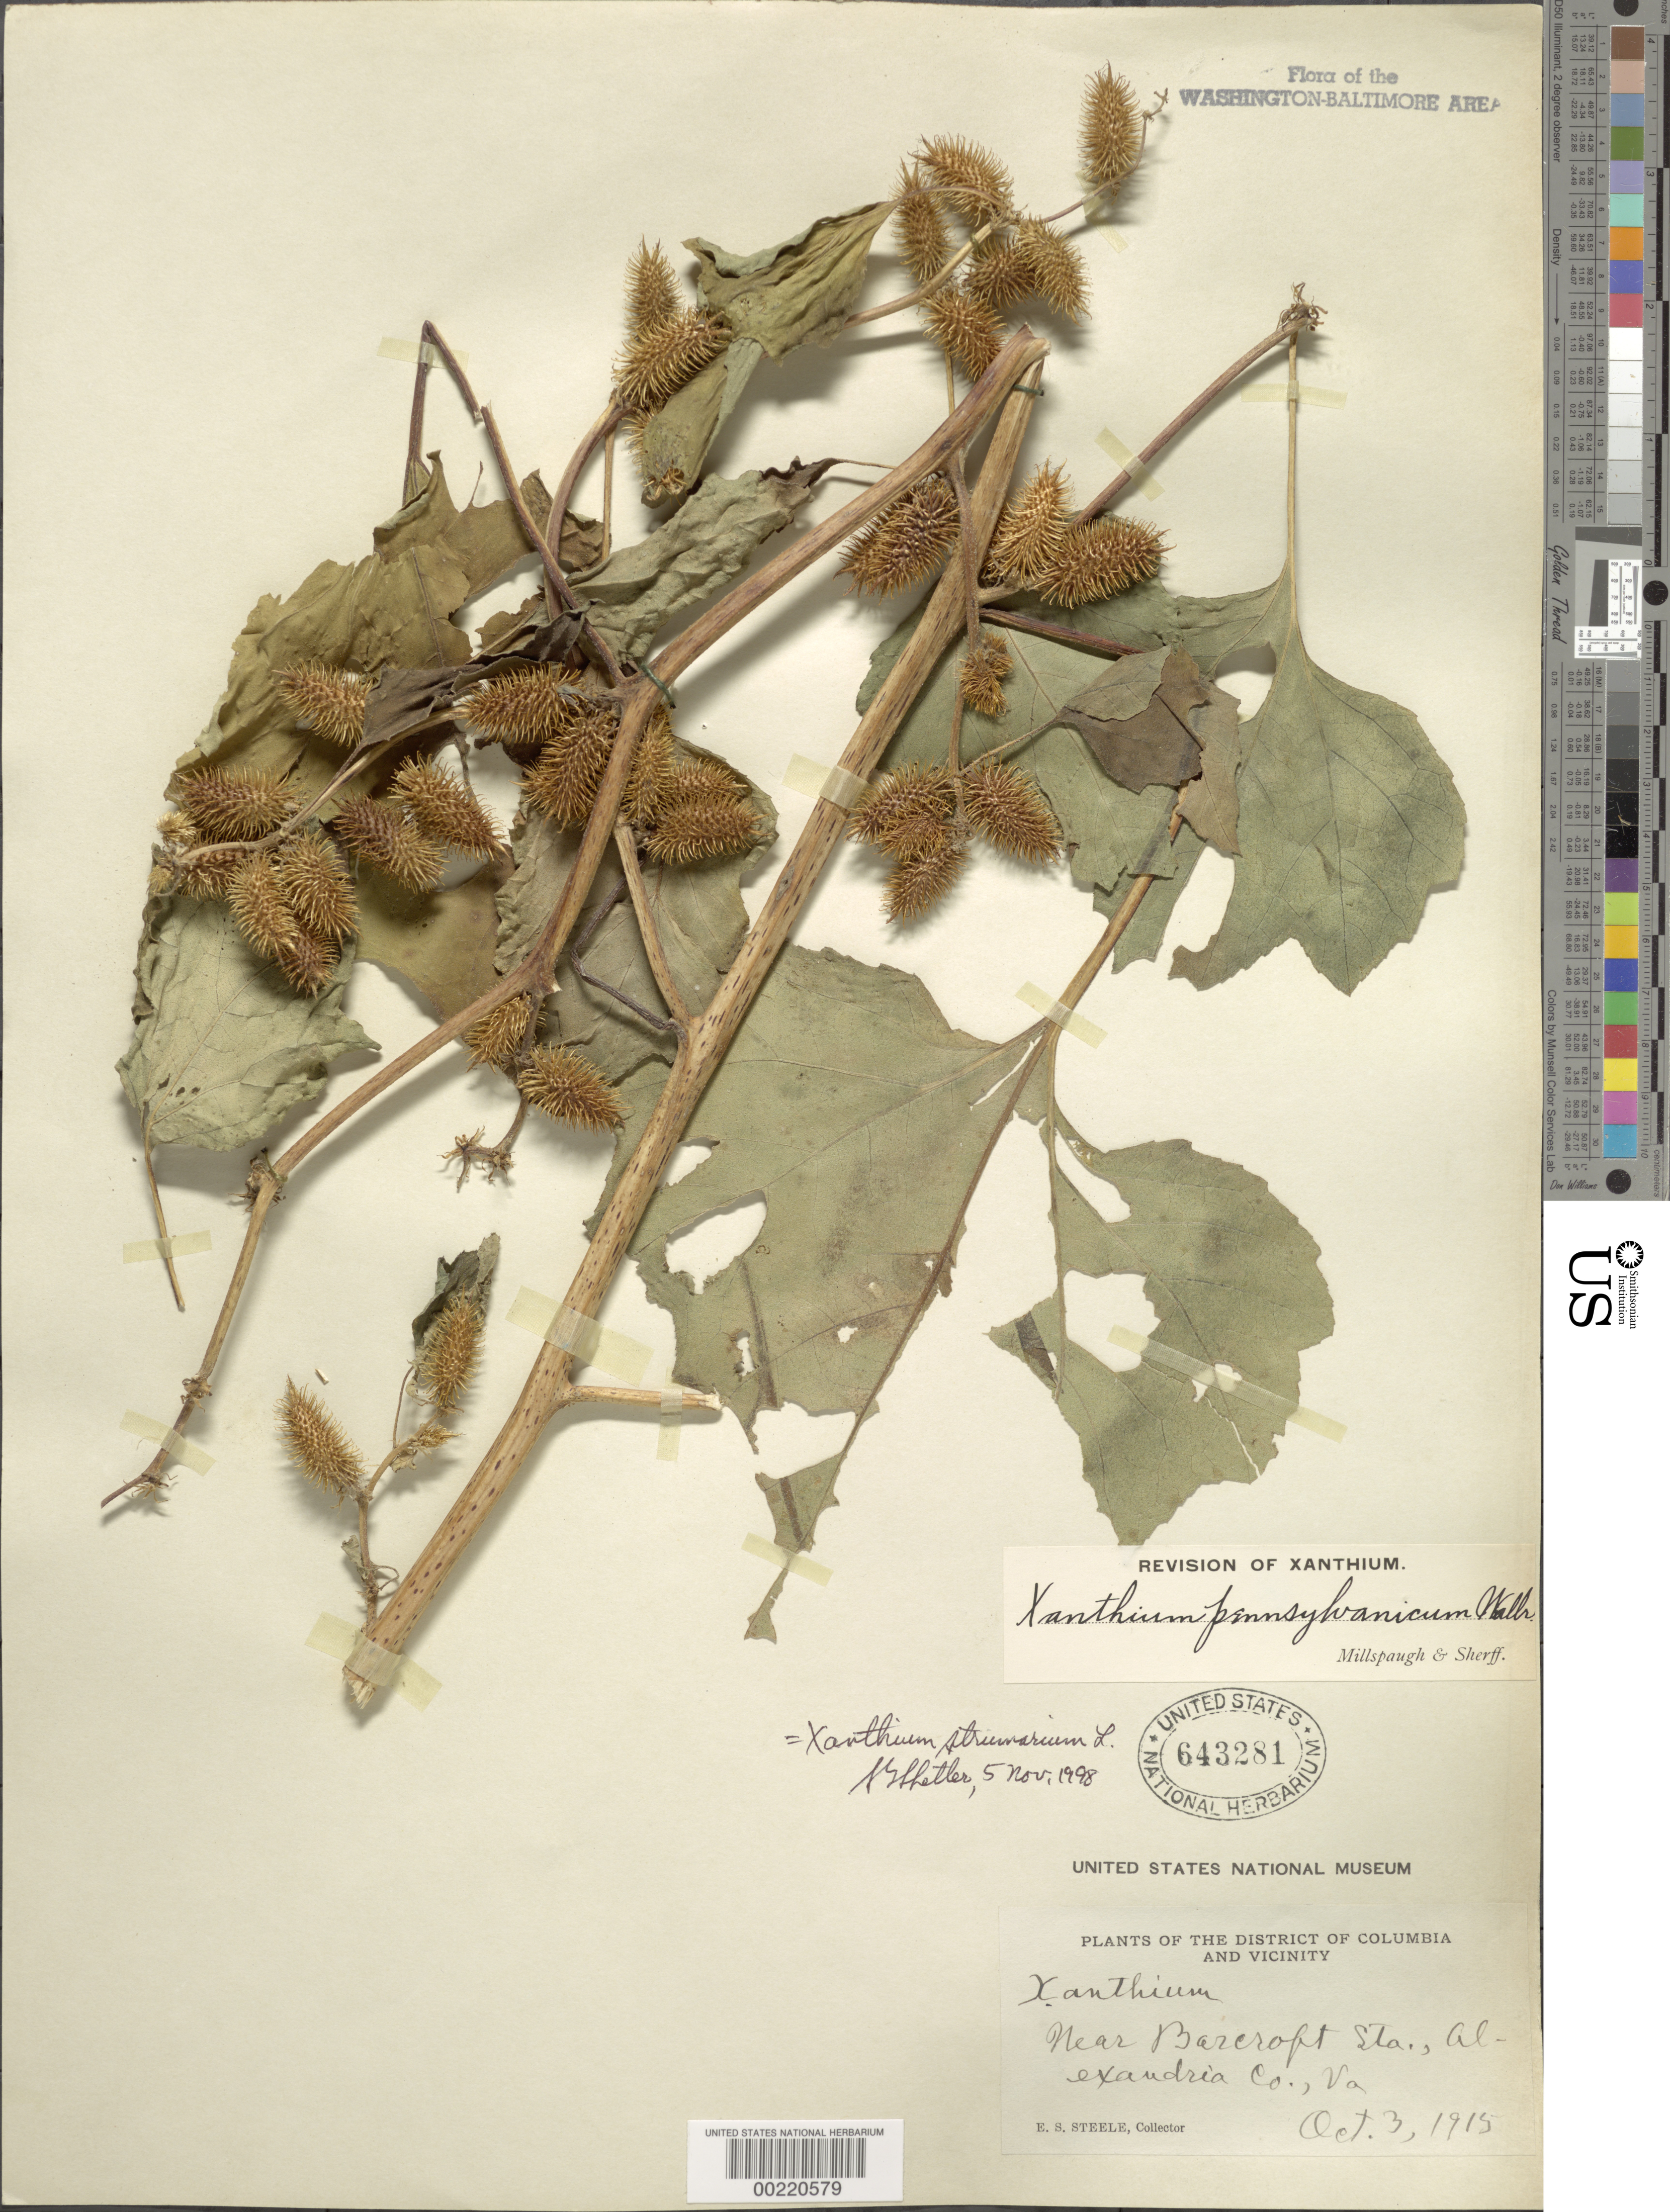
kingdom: Plantae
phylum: Tracheophyta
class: Magnoliopsida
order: Asterales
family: Asteraceae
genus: Xanthium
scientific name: Xanthium strumarium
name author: L.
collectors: E. Steele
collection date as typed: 03 Oct 1915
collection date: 1915-10-03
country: United States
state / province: Virginia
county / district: Arlington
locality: Near Barcroft Station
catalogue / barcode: US 643281